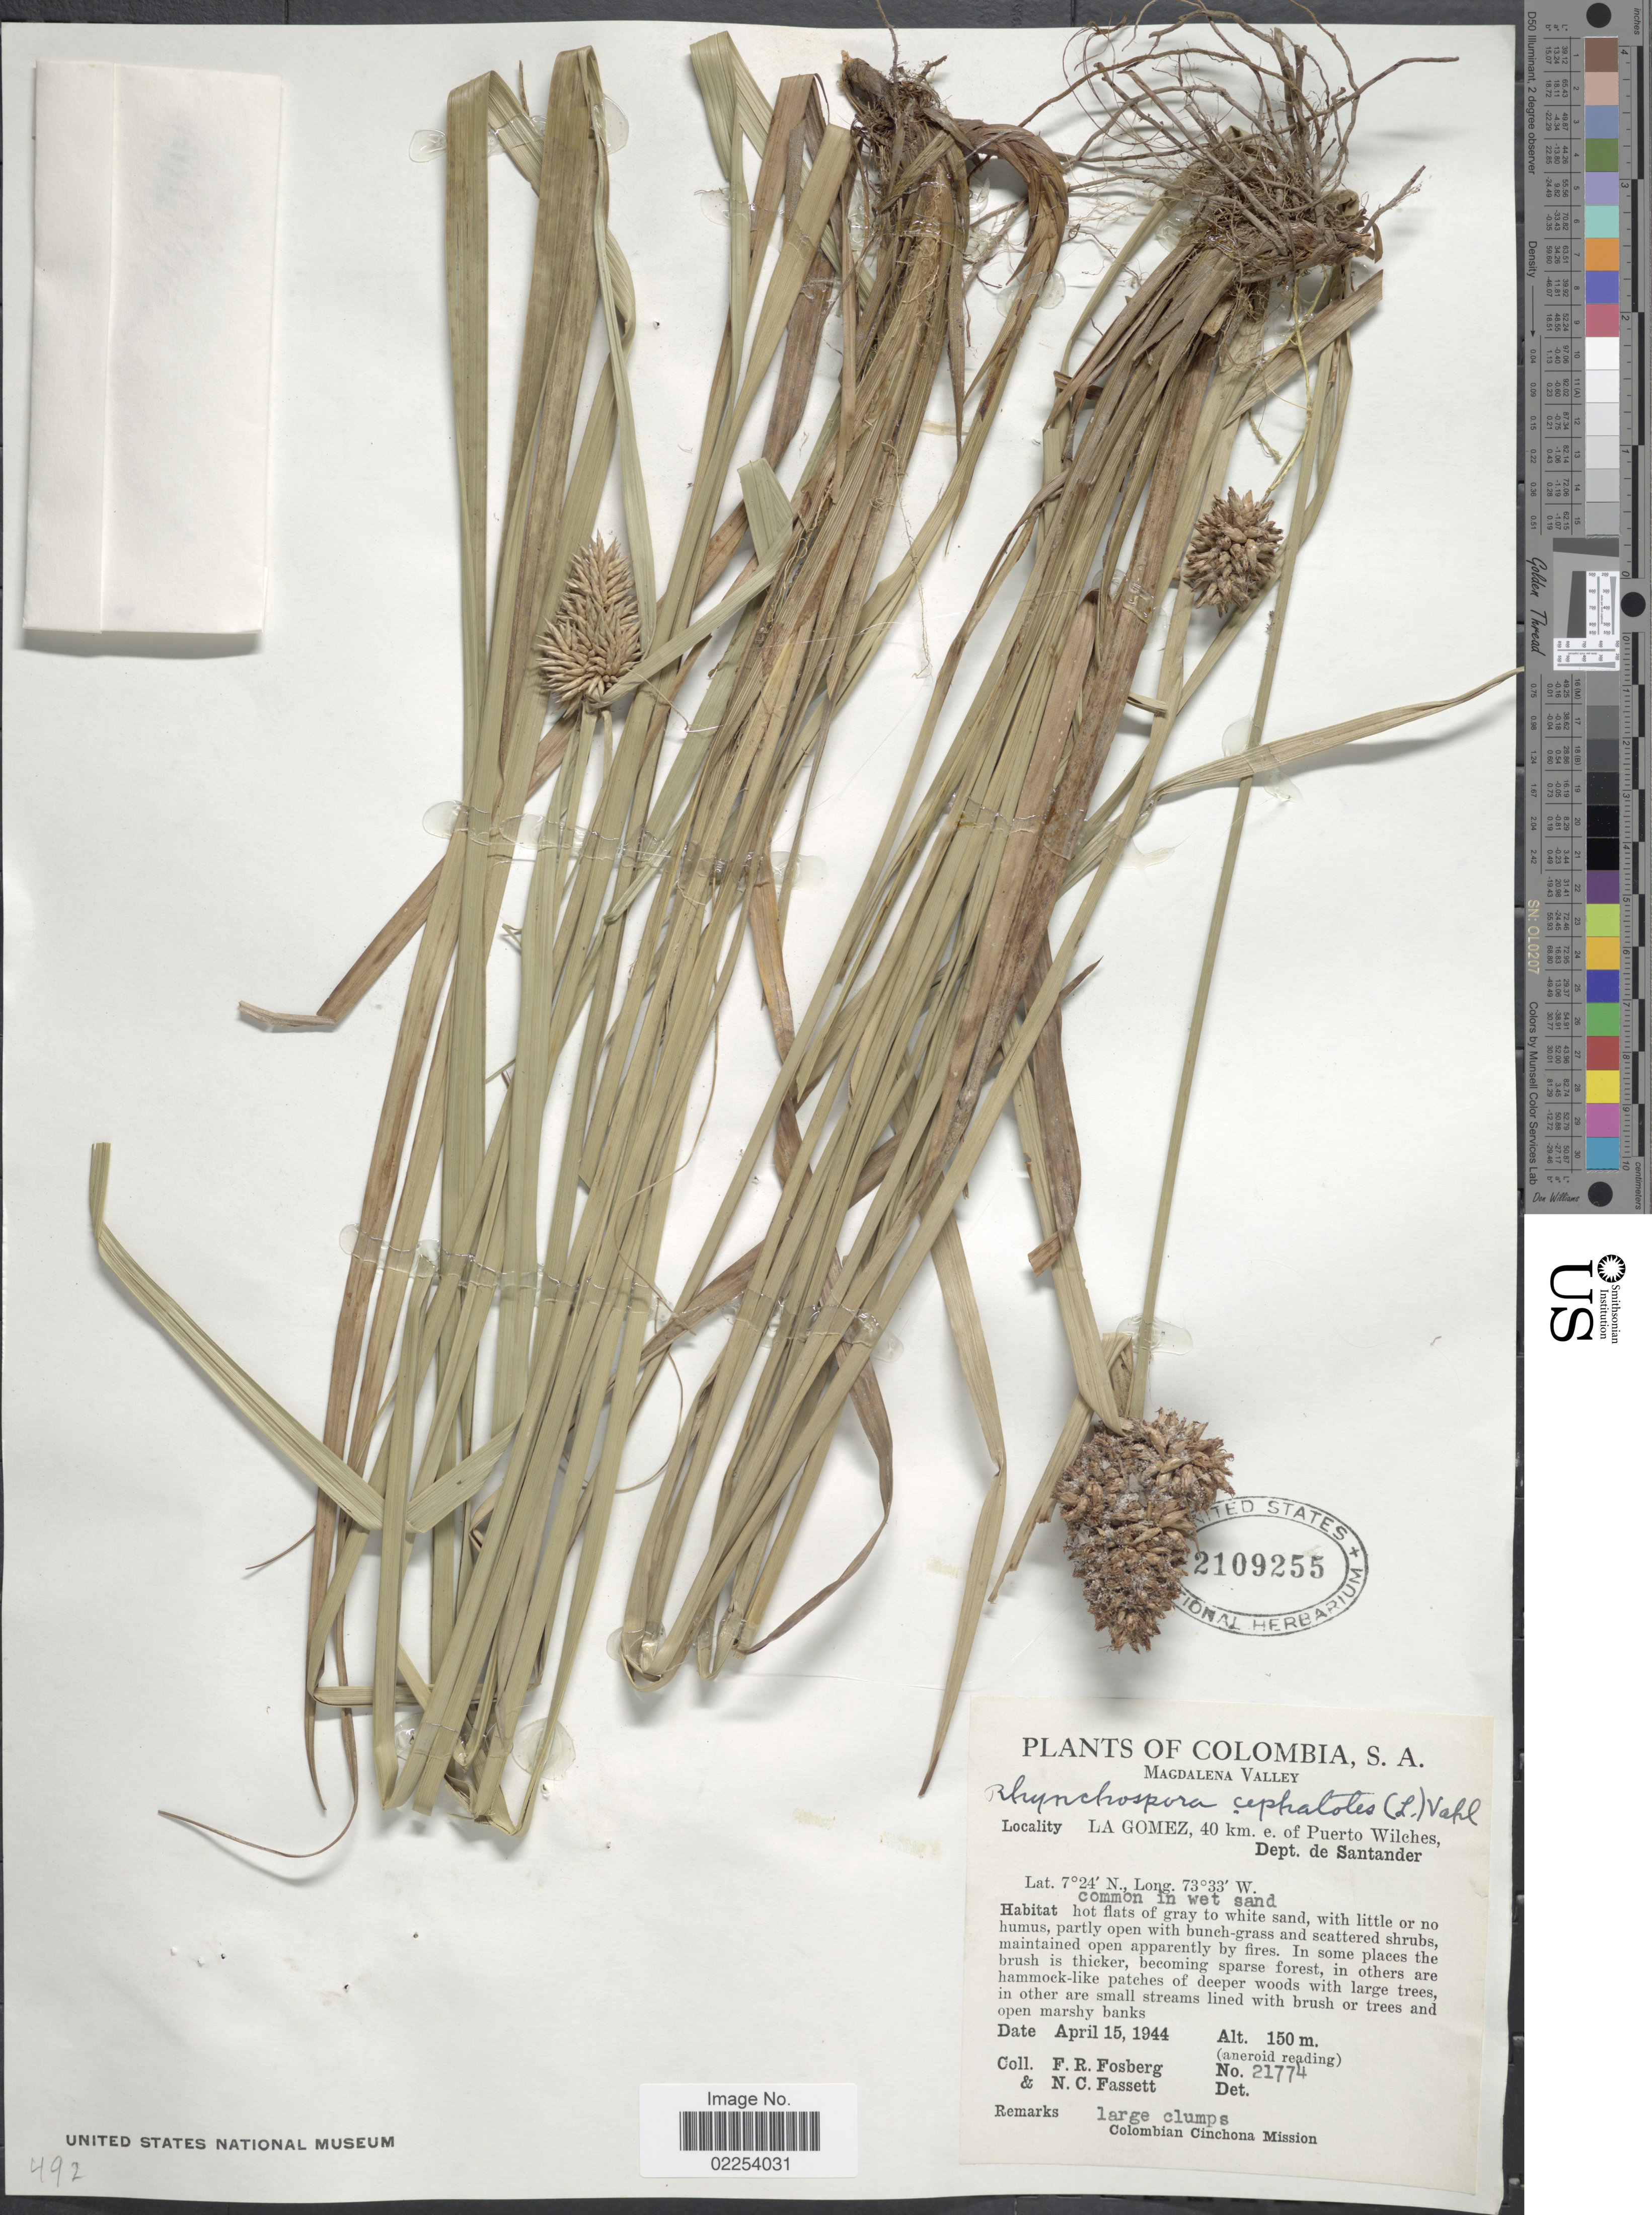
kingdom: Plantae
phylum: Tracheophyta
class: Liliopsida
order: Poales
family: Cyperaceae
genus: Rhynchospora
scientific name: Rhynchospora cephalotes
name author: (L.) Vahl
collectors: F. R. Fosberg & N. C. Fassett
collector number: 21774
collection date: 1944-04-15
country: Colombia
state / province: Santander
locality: Magdalena Valley, La Gomez, 40 km. e. of Puerto Wilches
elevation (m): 150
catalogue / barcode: US 2109255